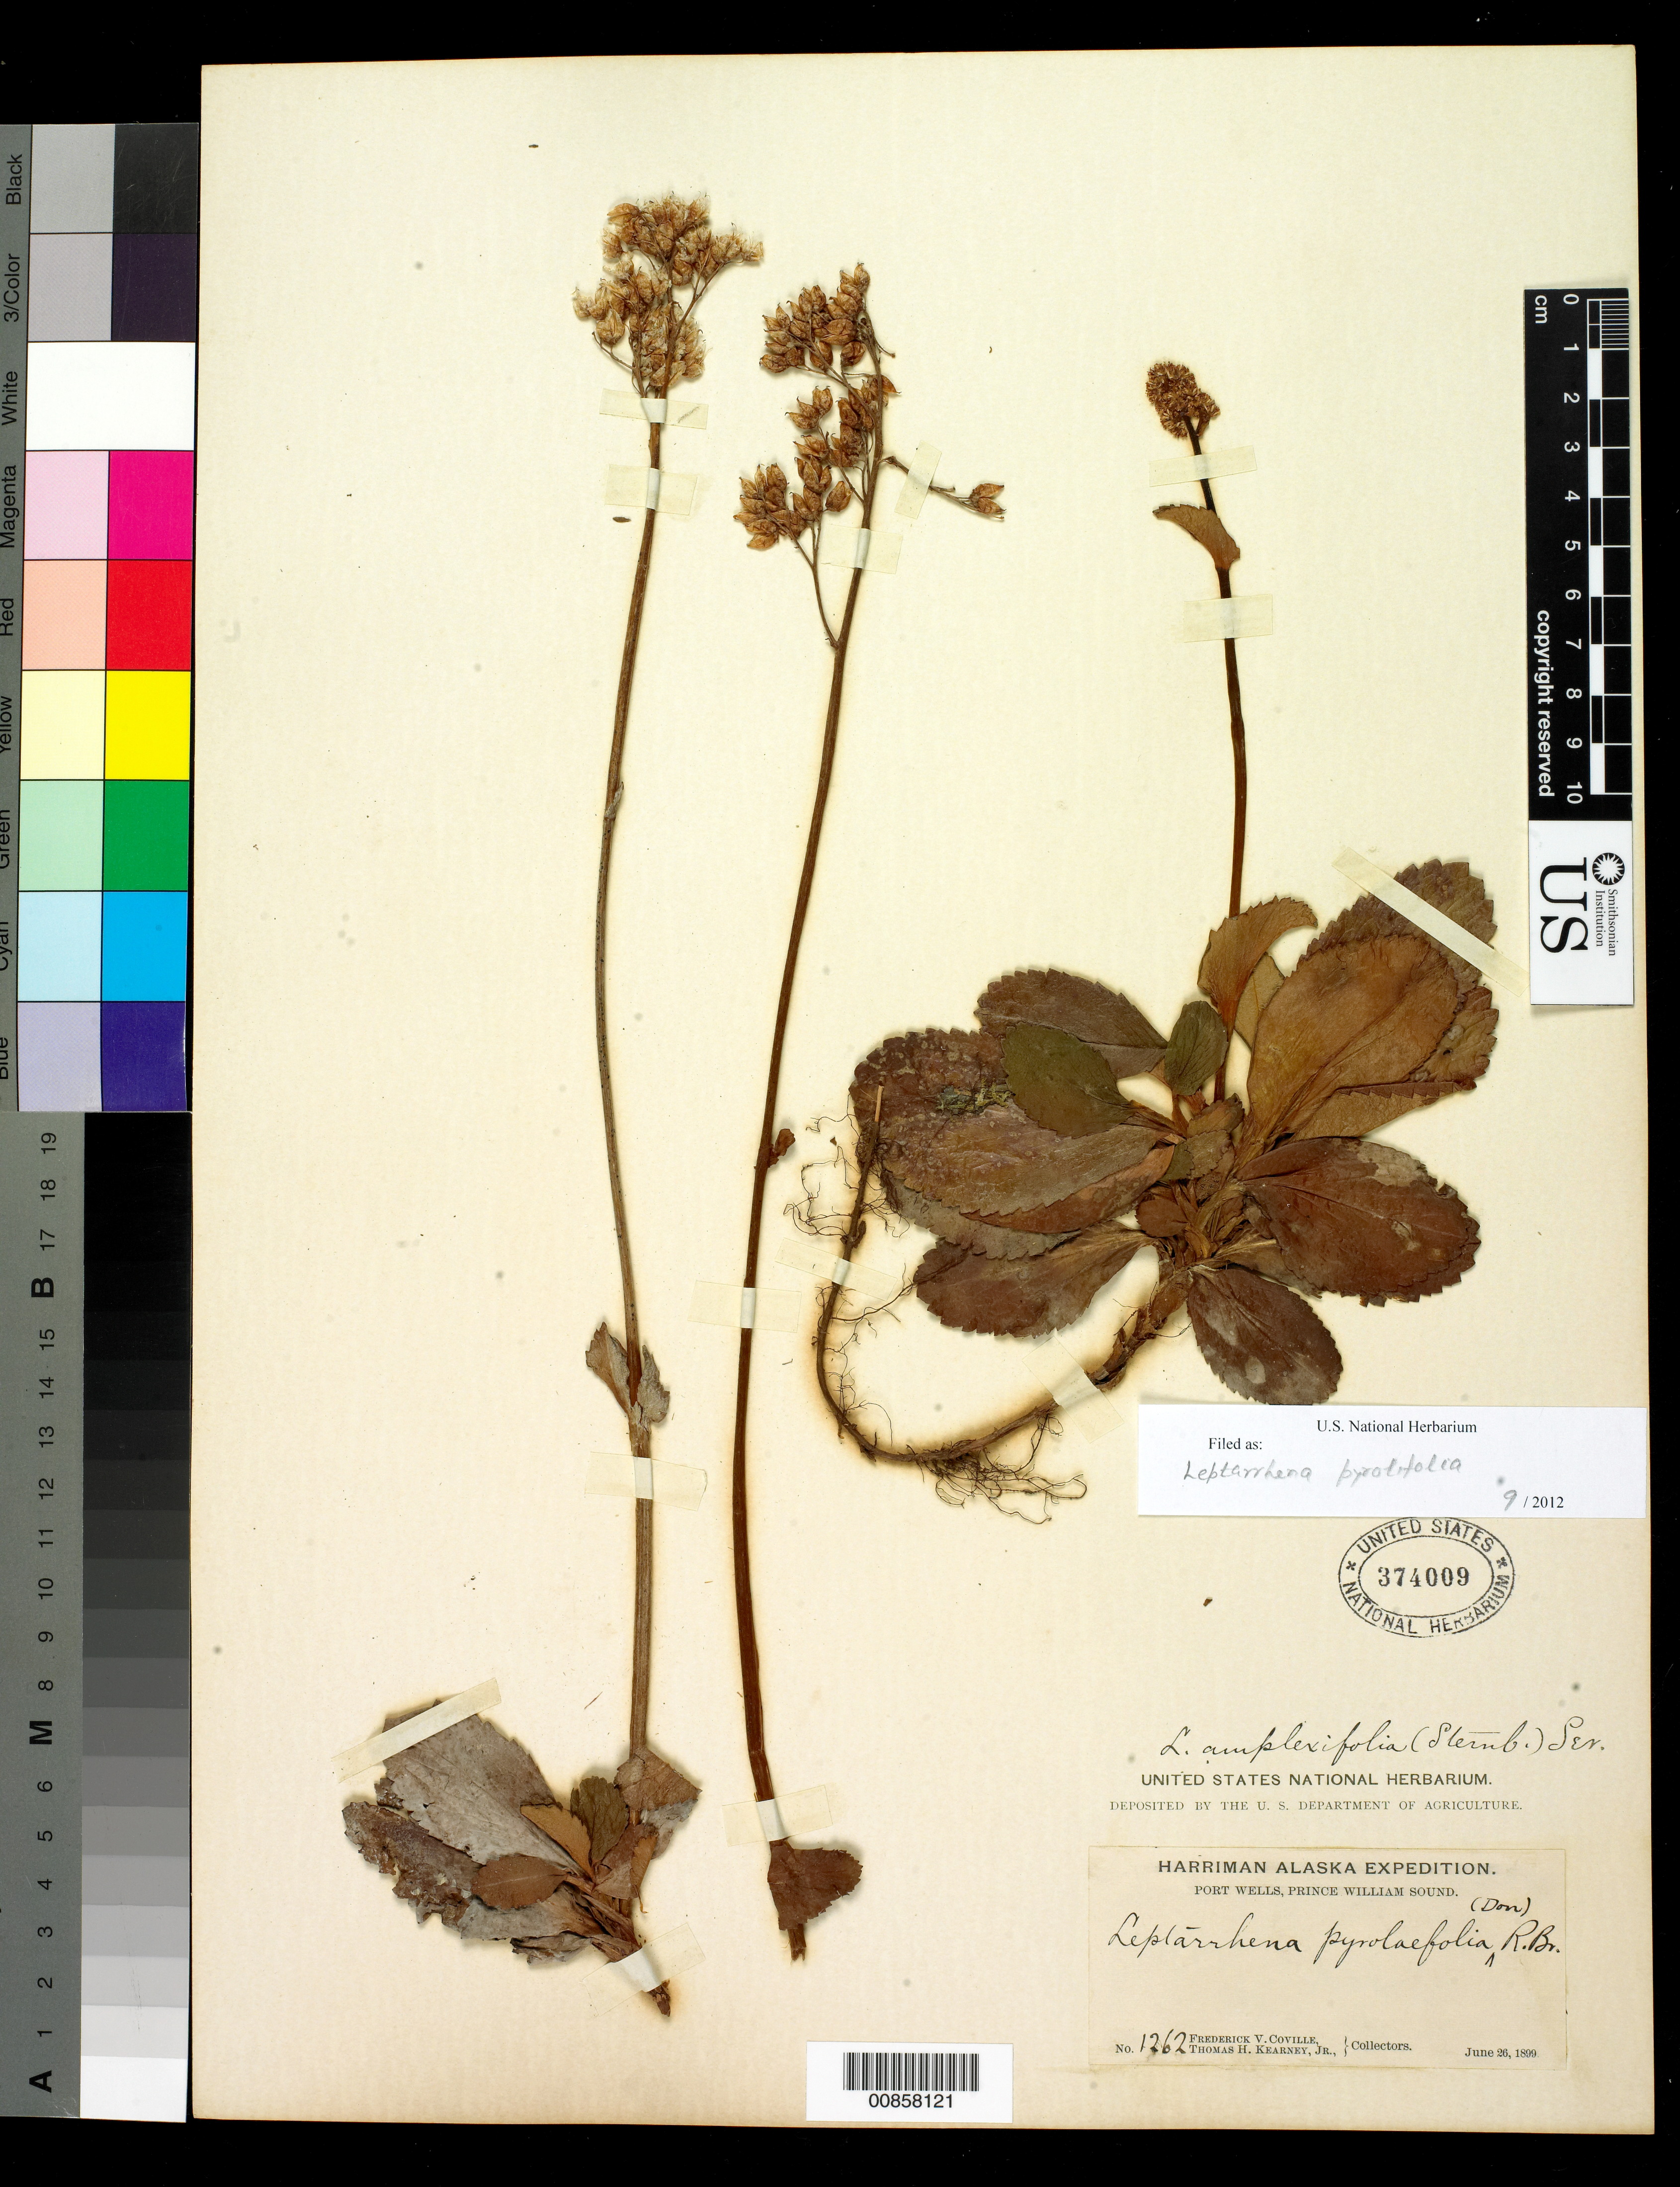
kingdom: Plantae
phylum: Tracheophyta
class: Magnoliopsida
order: Saxifragales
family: Saxifragaceae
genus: Leptarrhena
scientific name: Leptarrhena pyrolifolia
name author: (D. Don) Ser.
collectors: F. V. Coville & T. H. Kearney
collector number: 1262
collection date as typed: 26 Jun 1899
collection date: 1899-06-26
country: United States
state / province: Alaska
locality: Port Wells, Prince William Sound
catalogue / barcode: US 374009